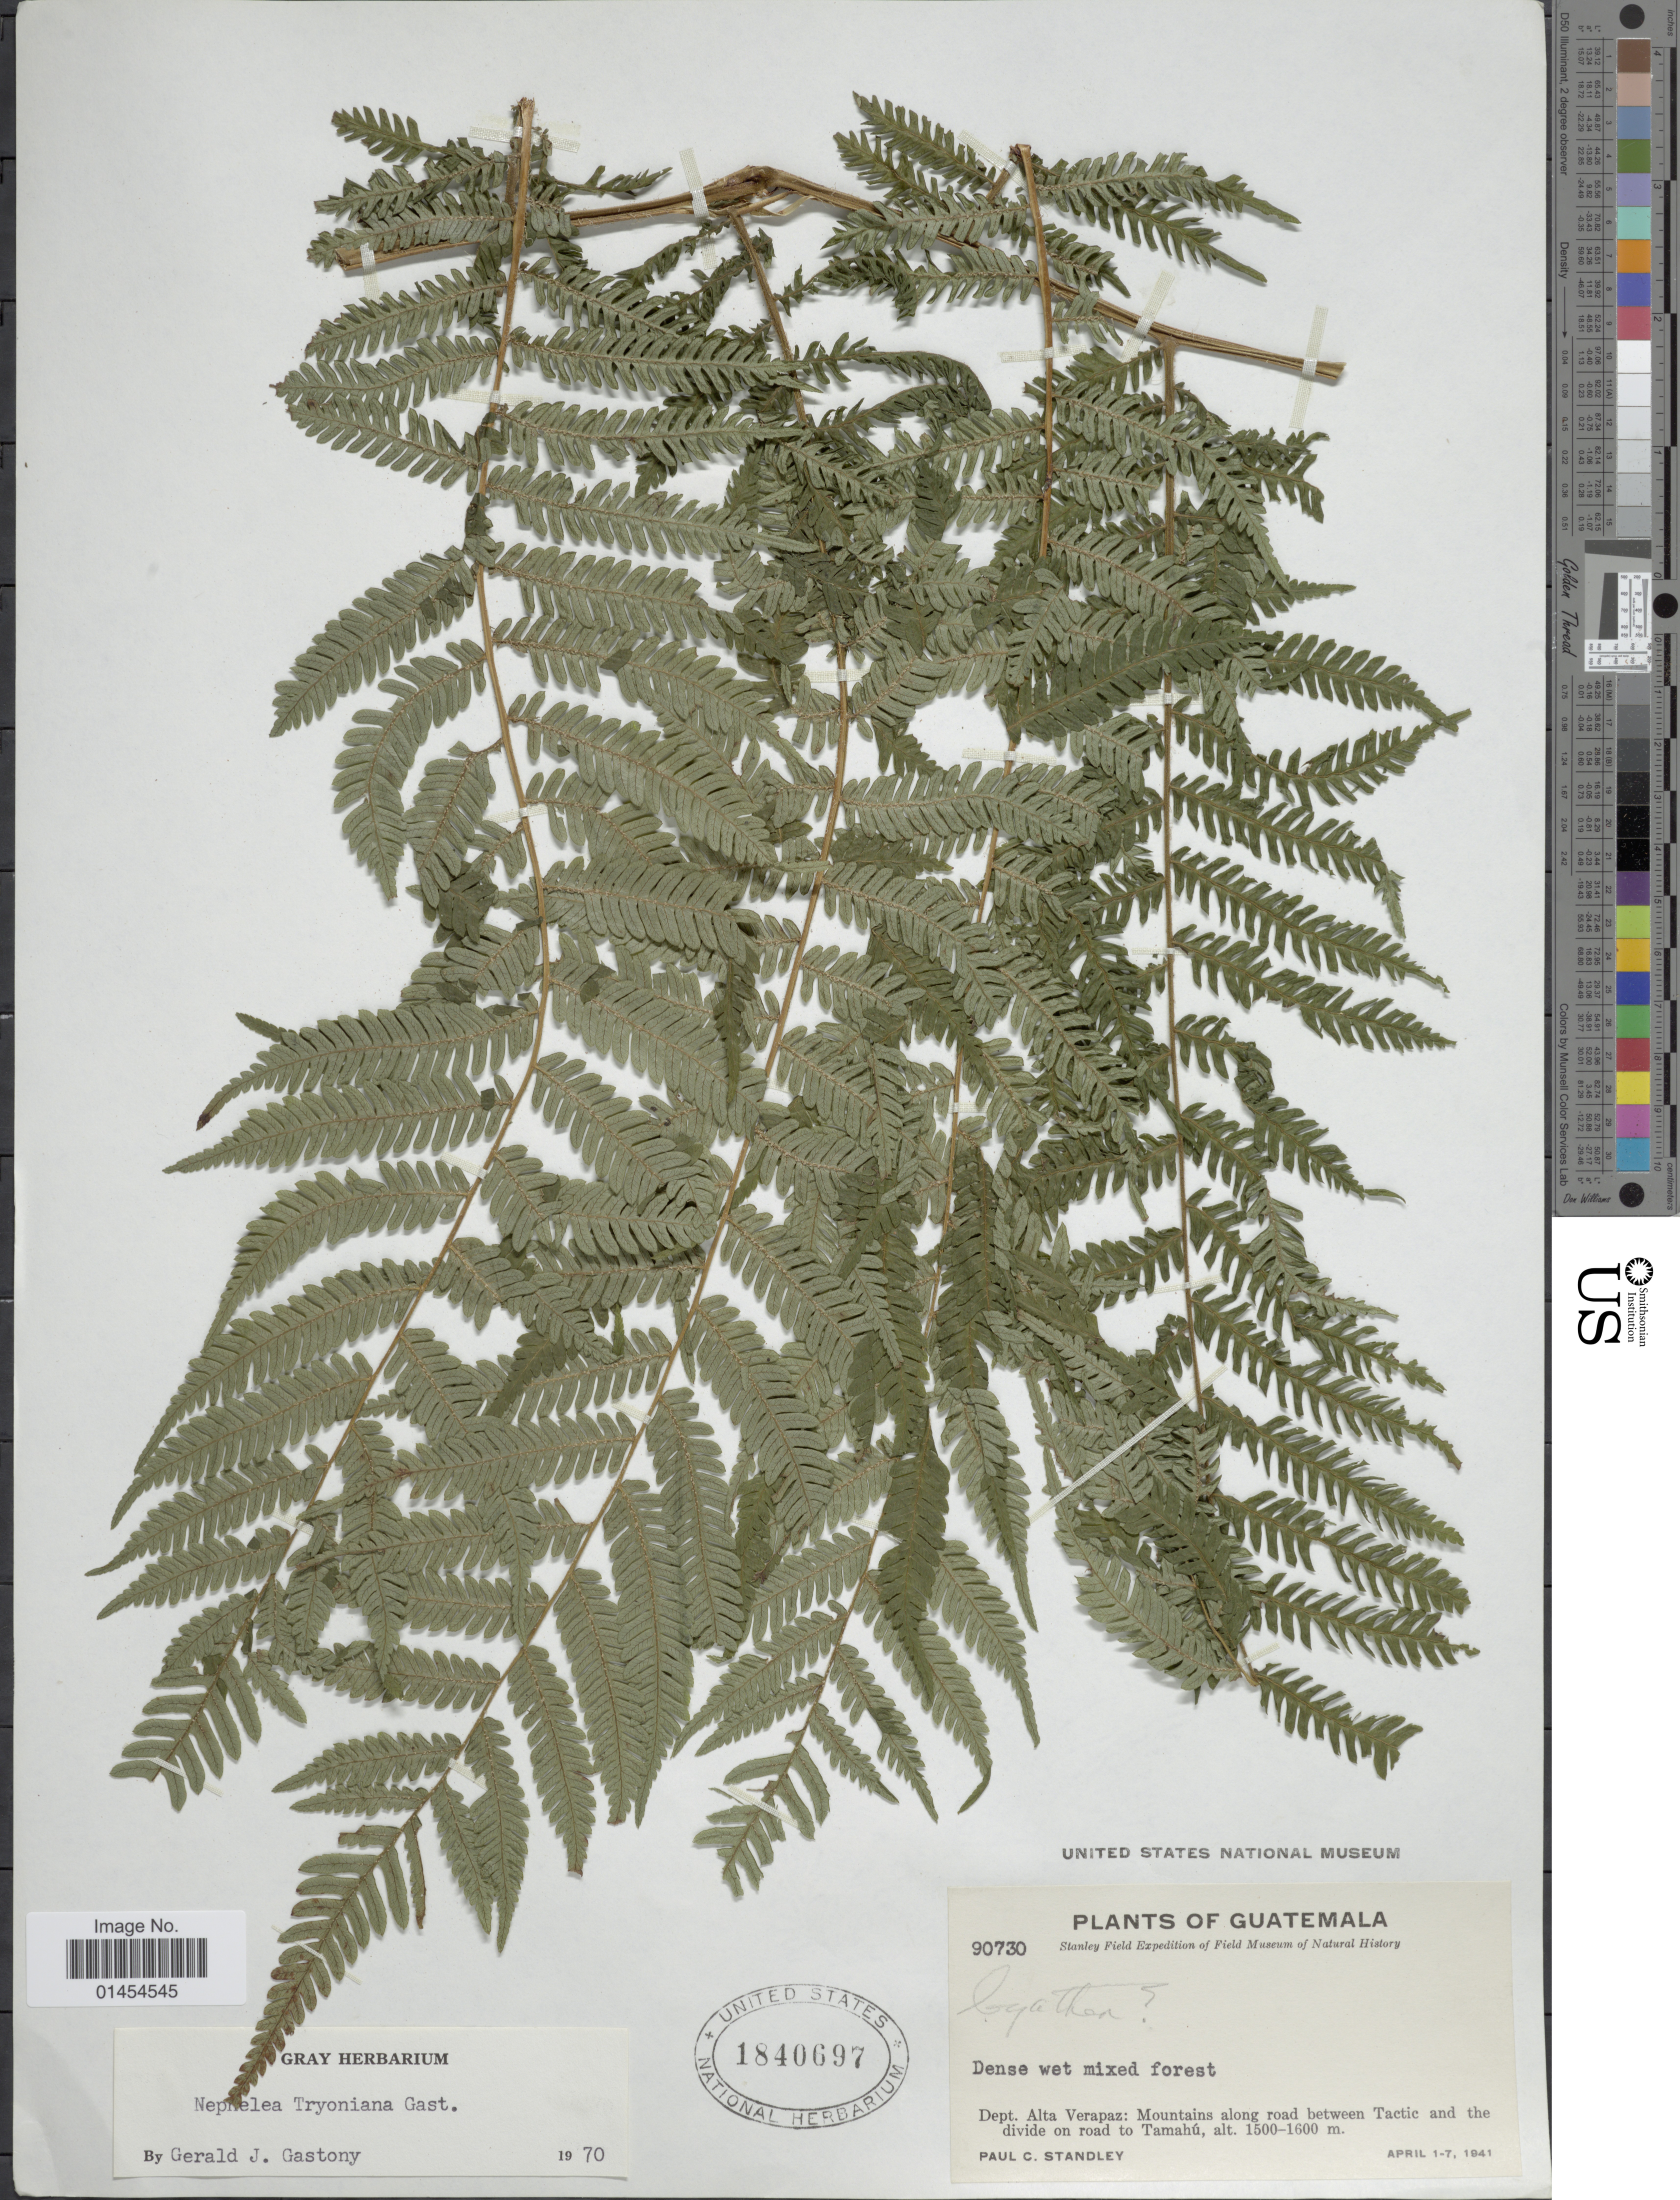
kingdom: Plantae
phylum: Tracheophyta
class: Polypodiopsida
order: Cyatheales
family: Cyatheaceae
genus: Alsophila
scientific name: Alsophila tryoniana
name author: (Gastony) D.S. Conant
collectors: P. C. Standley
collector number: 90730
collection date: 1941-04-01/1941-04-07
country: Guatemala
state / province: Alta Verapaz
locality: Mountains along road between Tactic and the divide on road to Tamahú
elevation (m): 1500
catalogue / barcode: US 1840697